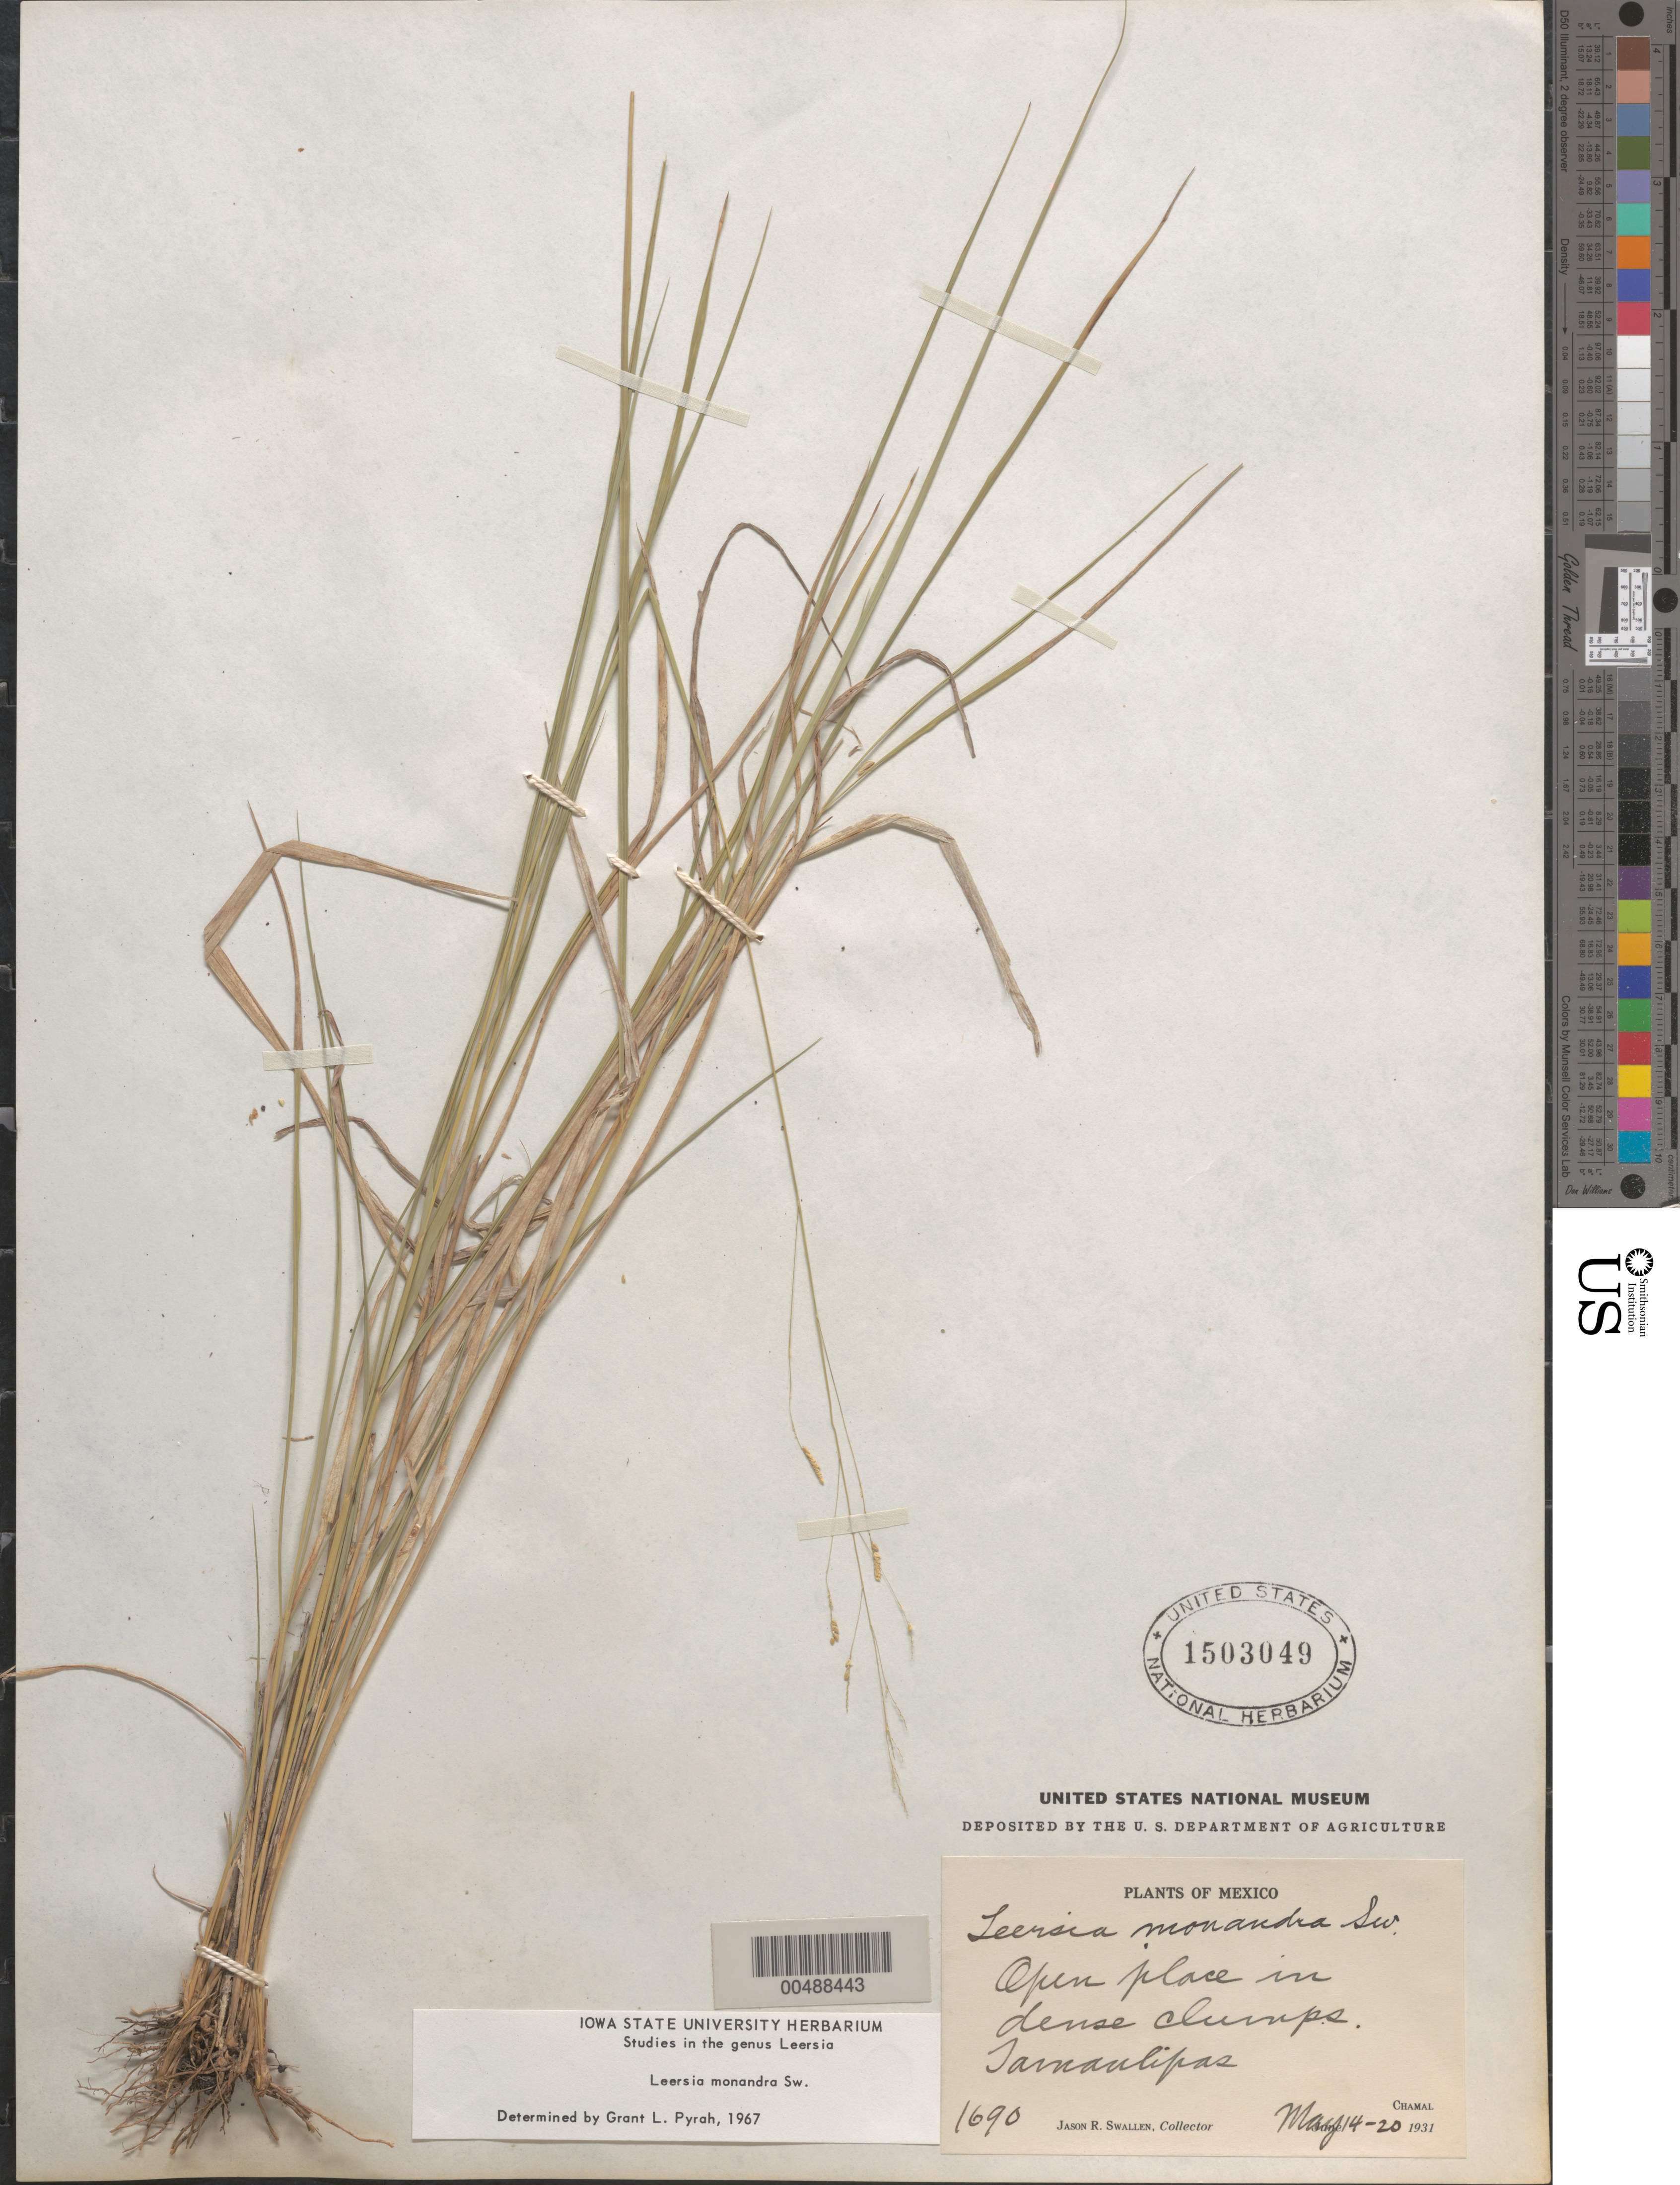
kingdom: Plantae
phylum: Tracheophyta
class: Liliopsida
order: Poales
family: Poaceae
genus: Leersia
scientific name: Leersia monandra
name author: Sw.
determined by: Pyrah, G. L.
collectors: J. R. Swallen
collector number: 1690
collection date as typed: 14 May 1931 to 20 May 1931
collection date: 1931-05-14/1931-05-20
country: Mexico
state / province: Tamaulipas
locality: Chamal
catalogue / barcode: US 1503049